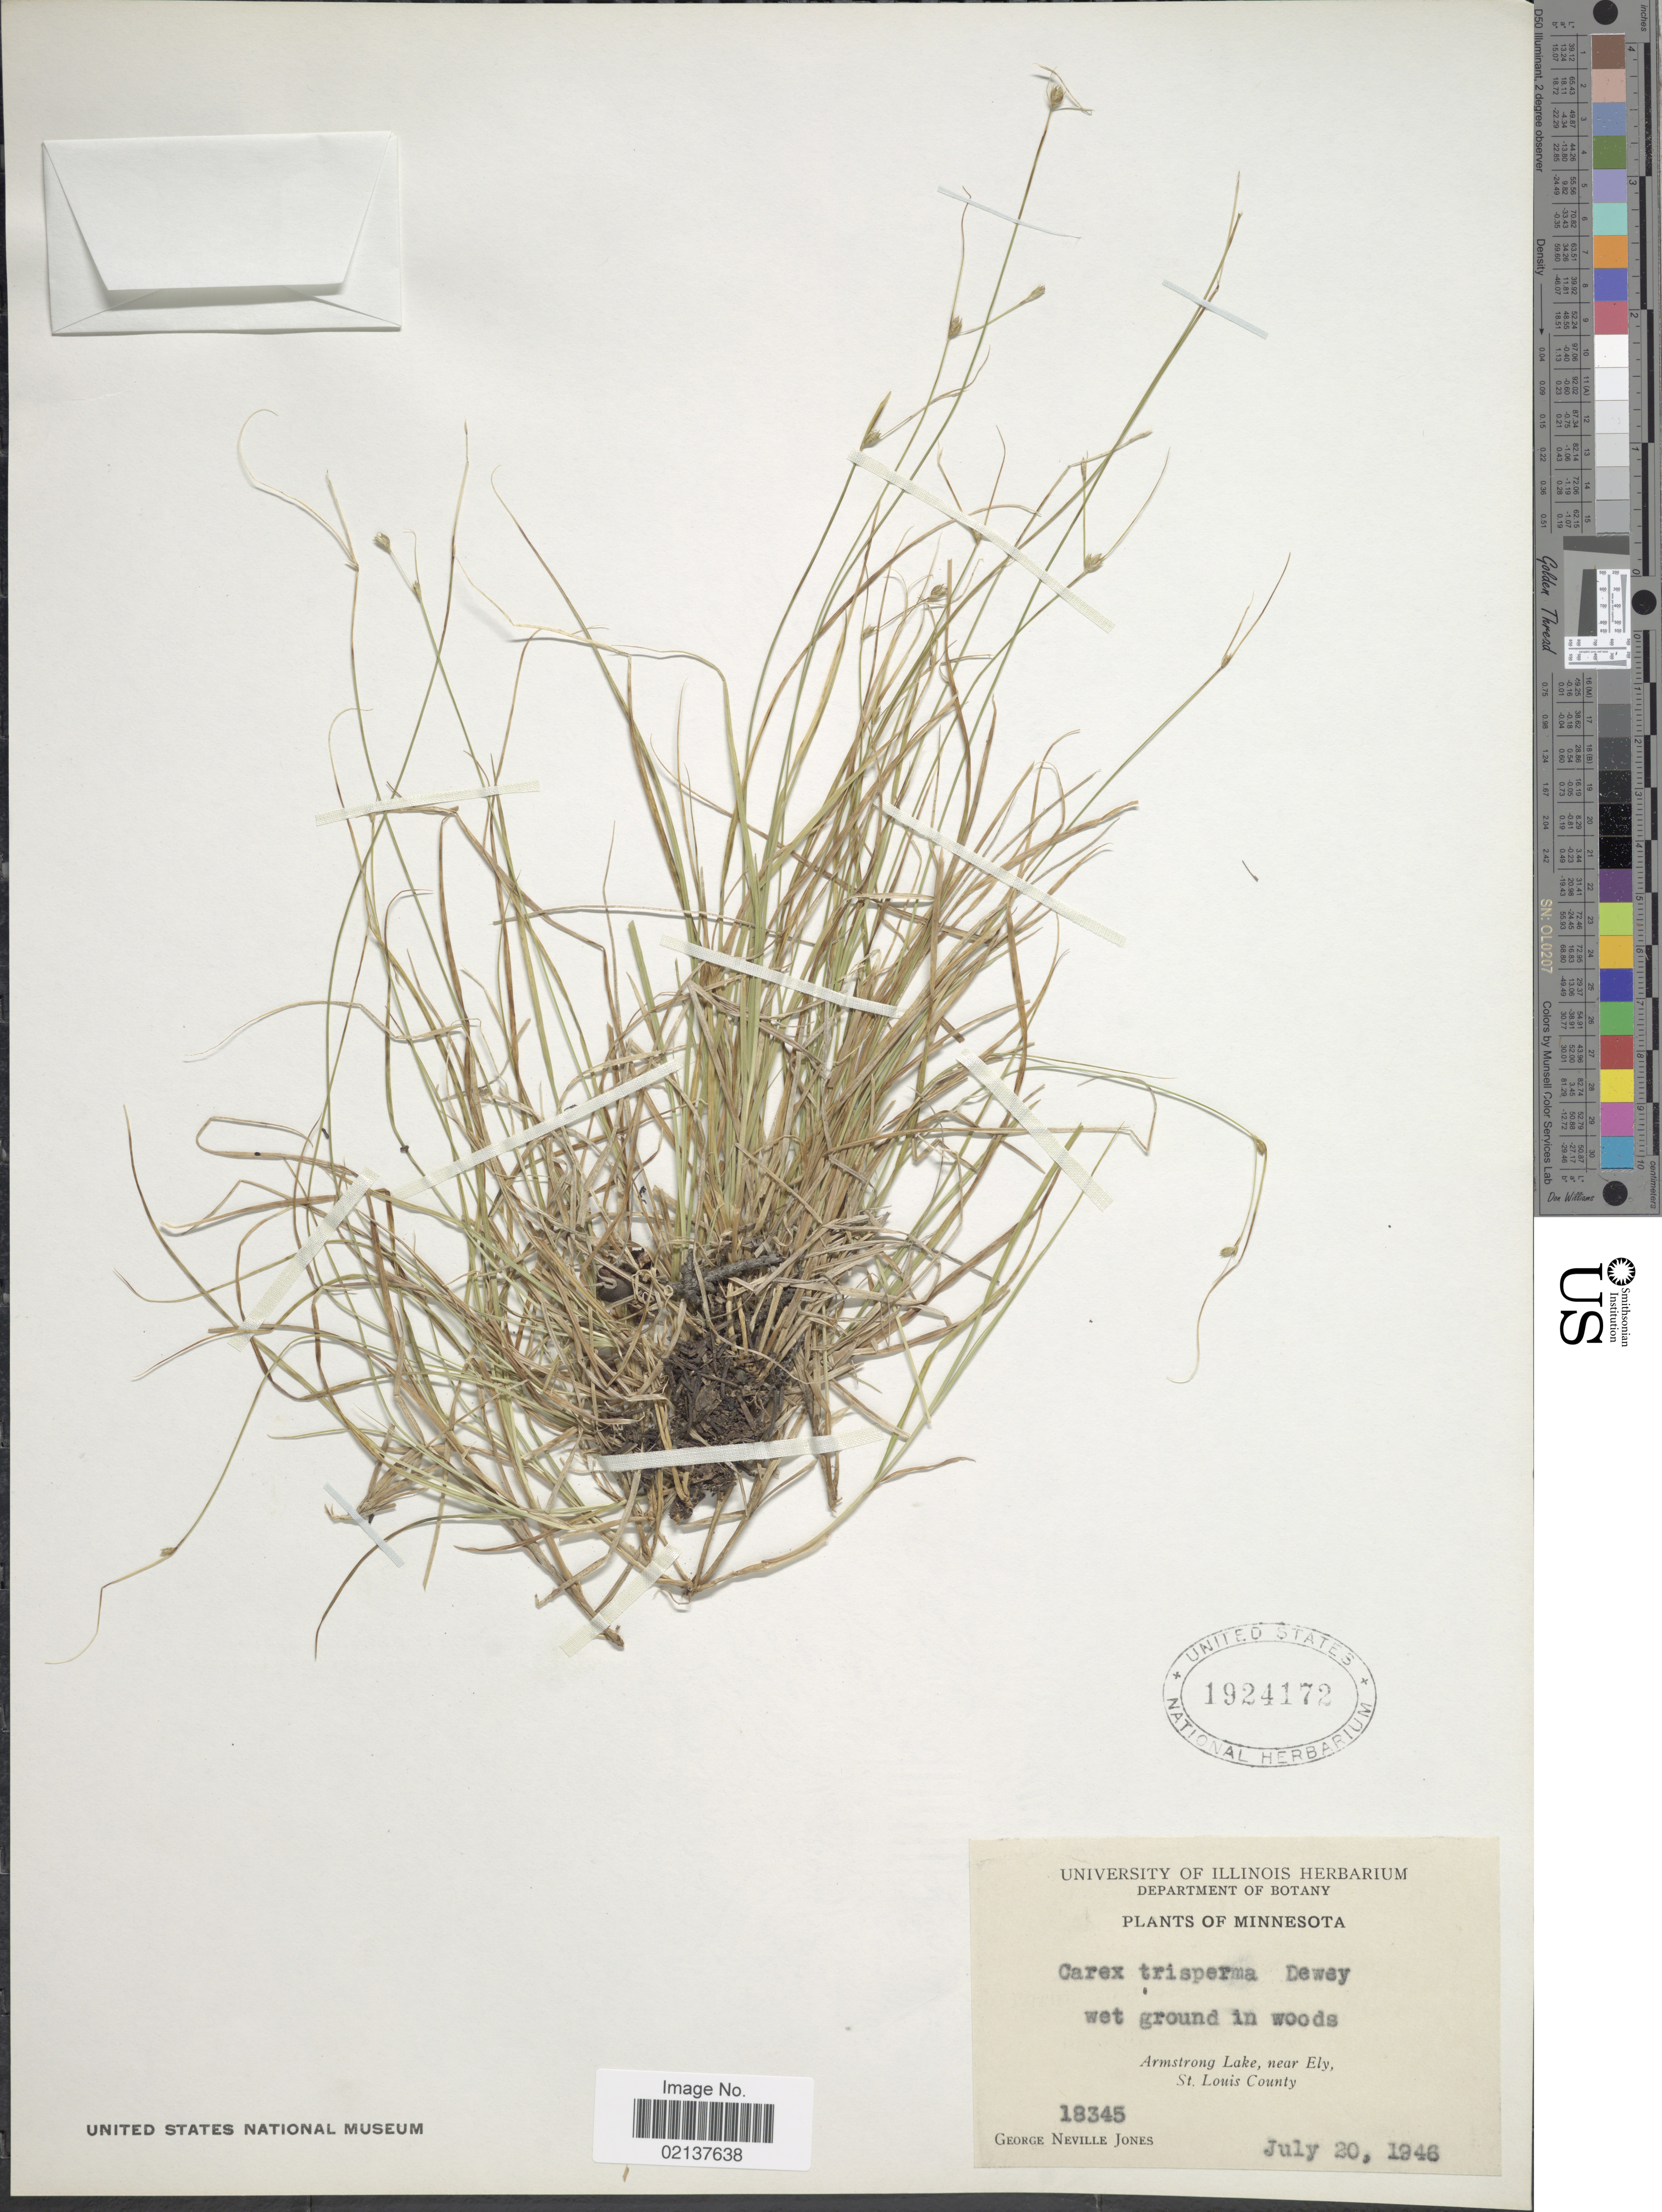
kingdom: Plantae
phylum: Tracheophyta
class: Liliopsida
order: Poales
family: Cyperaceae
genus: Carex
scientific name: Carex trisperma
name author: Dewey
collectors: G. N. Jones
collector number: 18345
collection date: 1946-07-20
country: United States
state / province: Minnesota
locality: Armstrong Lake, near Ely, St. Louis County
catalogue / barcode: US 1924172